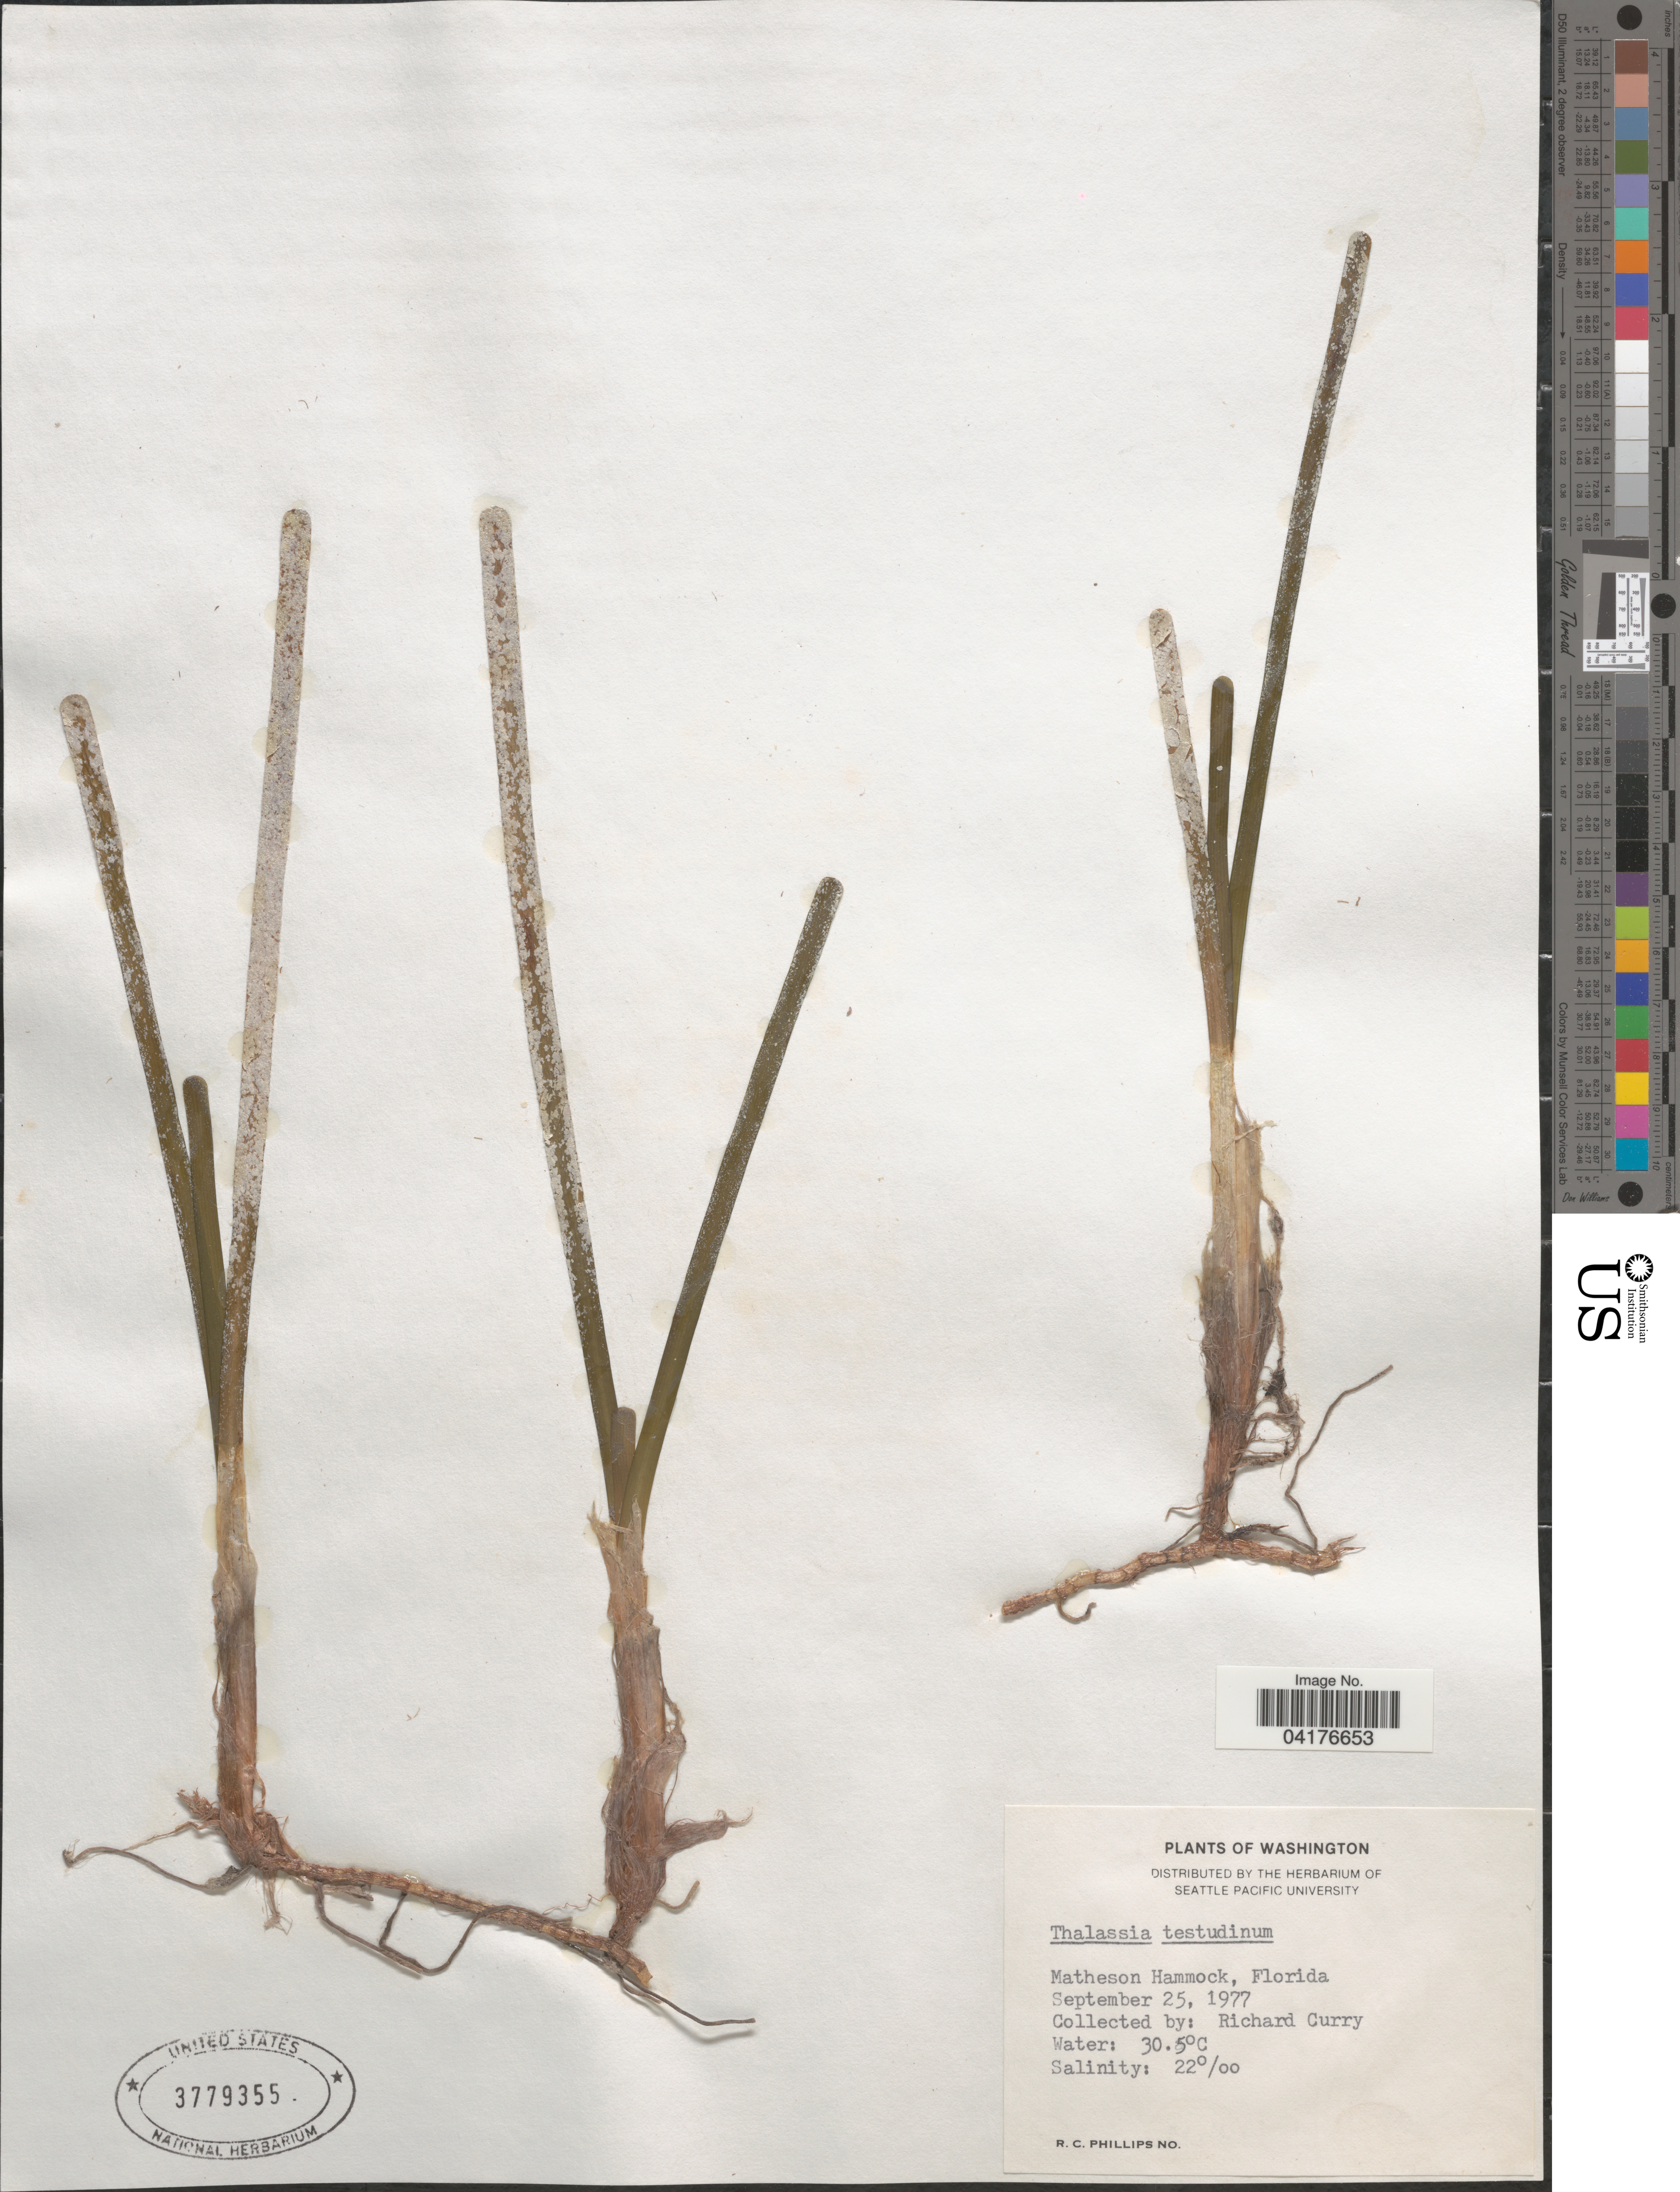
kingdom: Plantae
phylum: Tracheophyta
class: Liliopsida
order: Alismatales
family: Hydrocharitaceae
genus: Thalassia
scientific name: Thalassia testudinum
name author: Banks & Sol. ex K.D. Koenig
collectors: R. Curry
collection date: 1977-09-25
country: United States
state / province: Florida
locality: Matheson Hammock.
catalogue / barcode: US 3779355